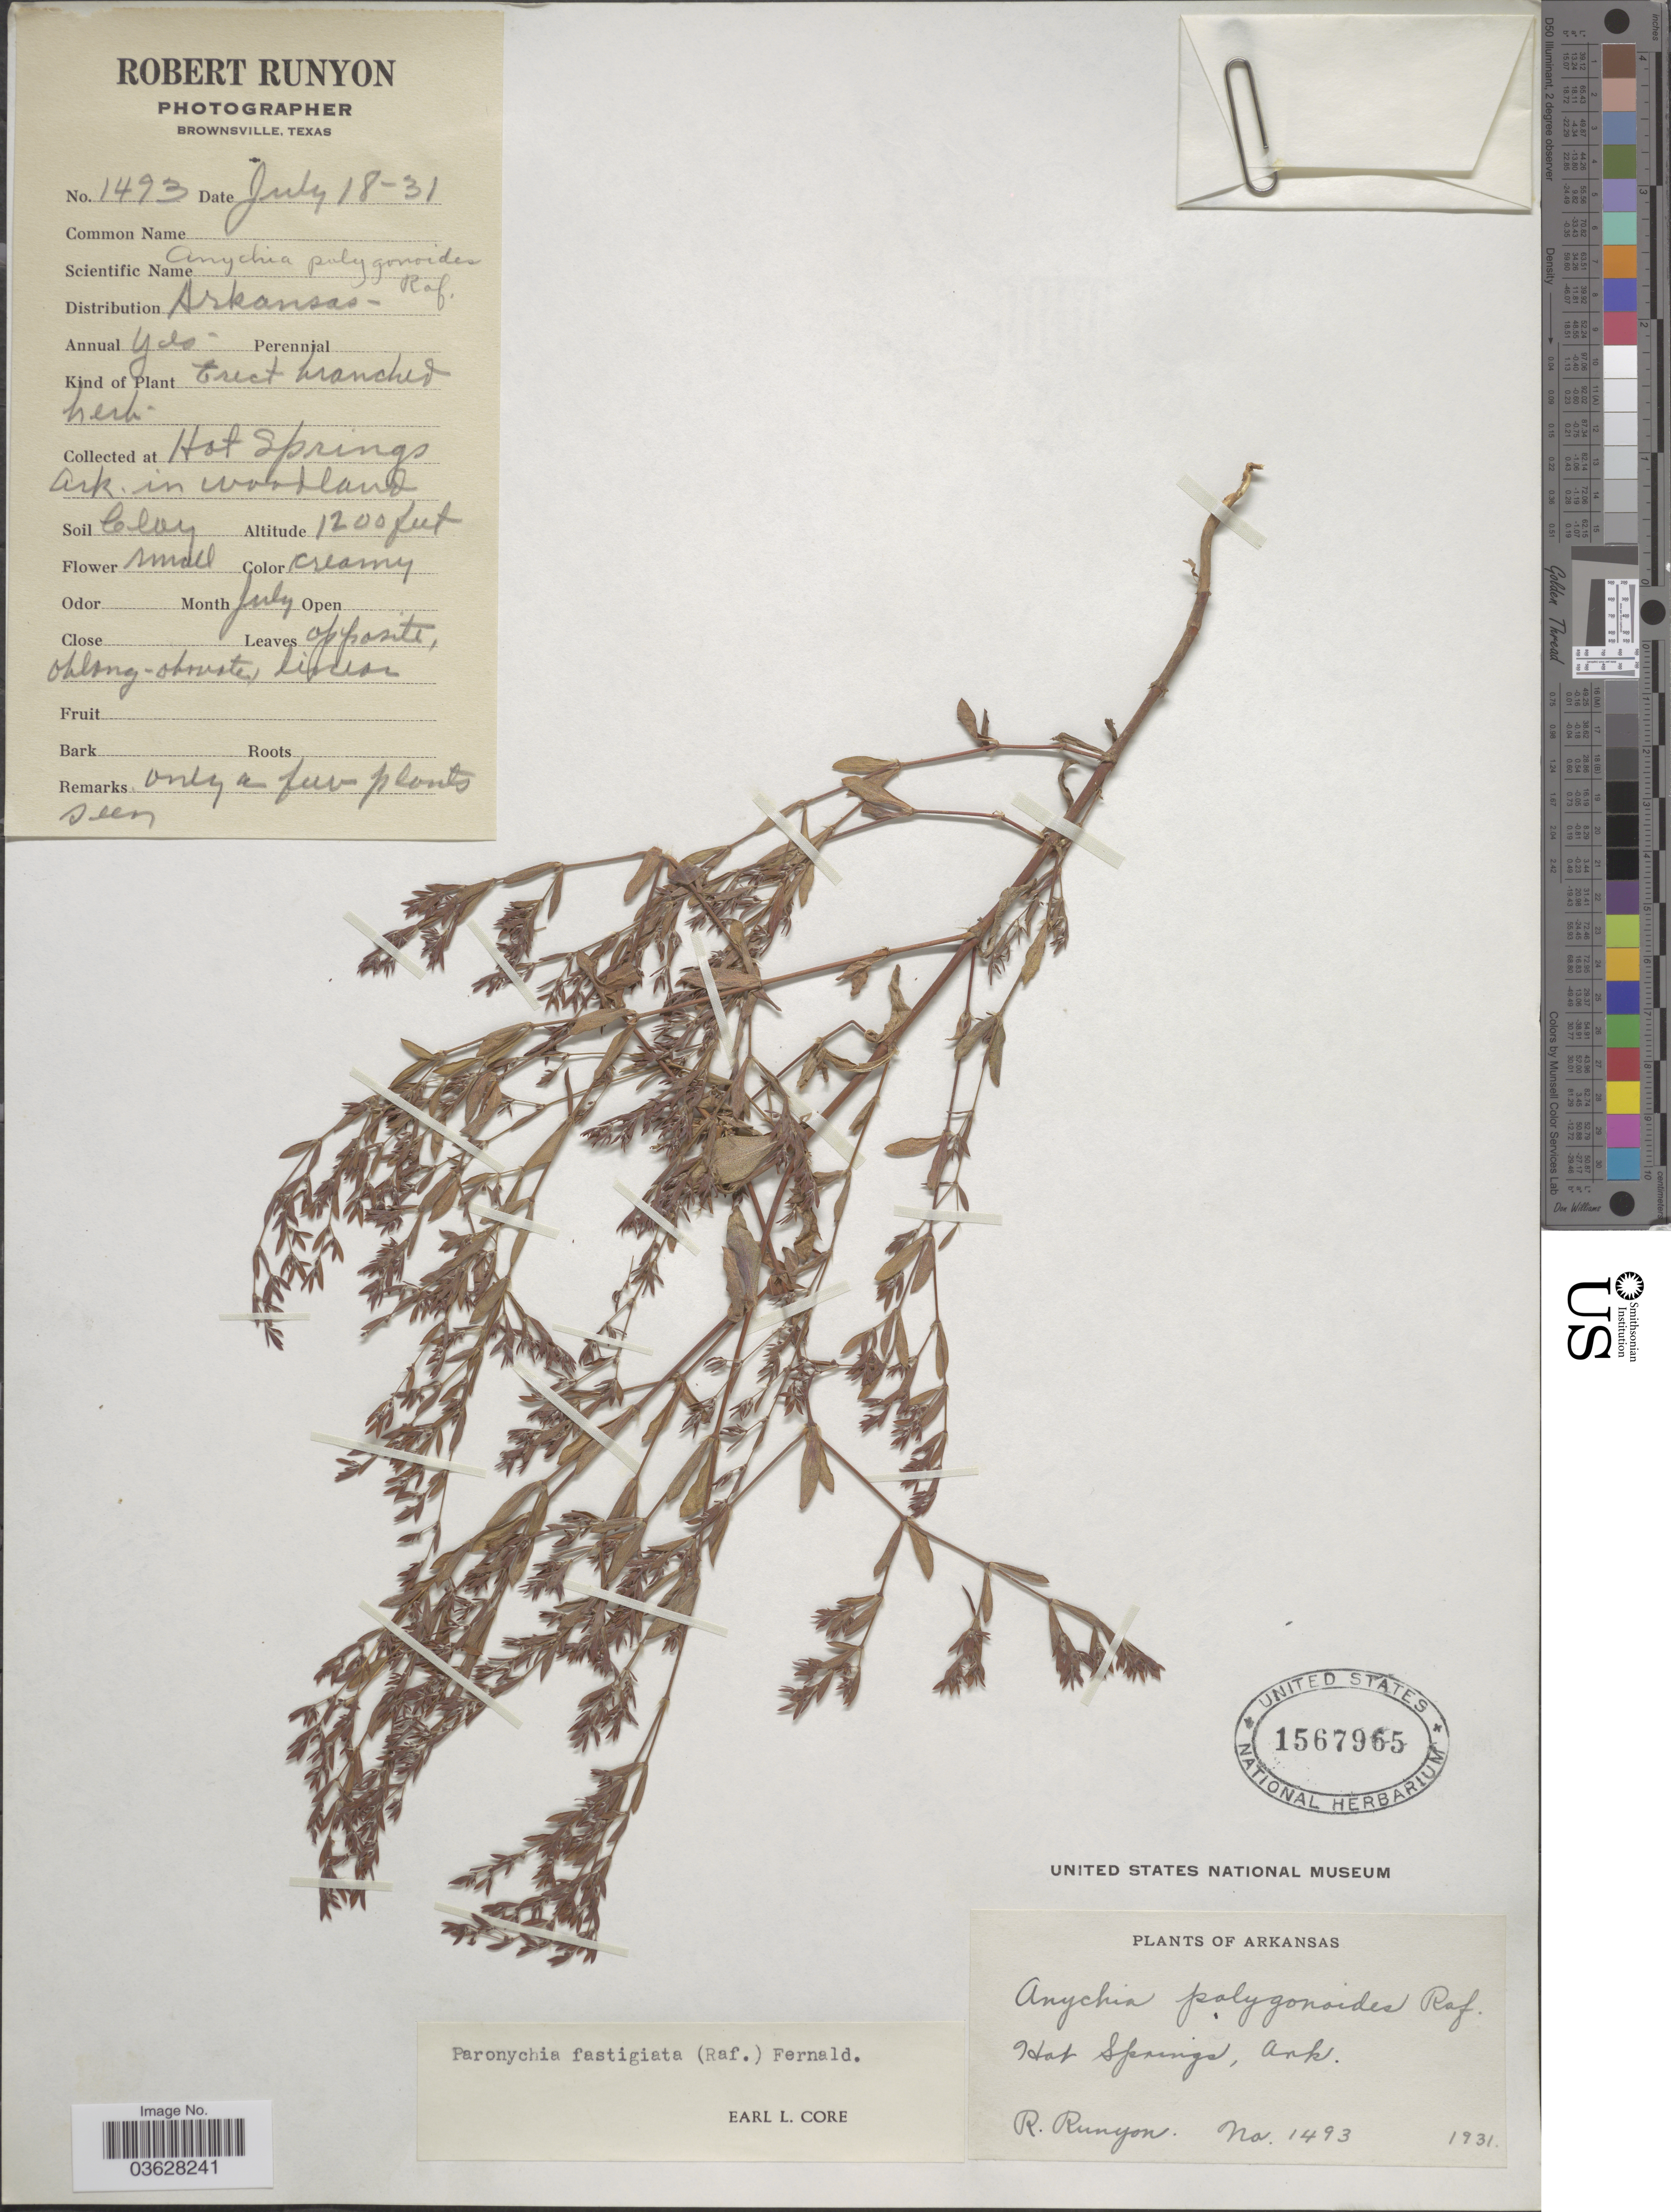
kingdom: Plantae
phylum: Tracheophyta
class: Magnoliopsida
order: Caryophyllales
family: Caryophyllaceae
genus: Paronychia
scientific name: Paronychia fastigiata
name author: (Raf.) Fernald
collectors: R. Runyon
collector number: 1493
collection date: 1931-07-18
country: United States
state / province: Arkansas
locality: Hot Springs.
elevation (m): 366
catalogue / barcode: US 1567965